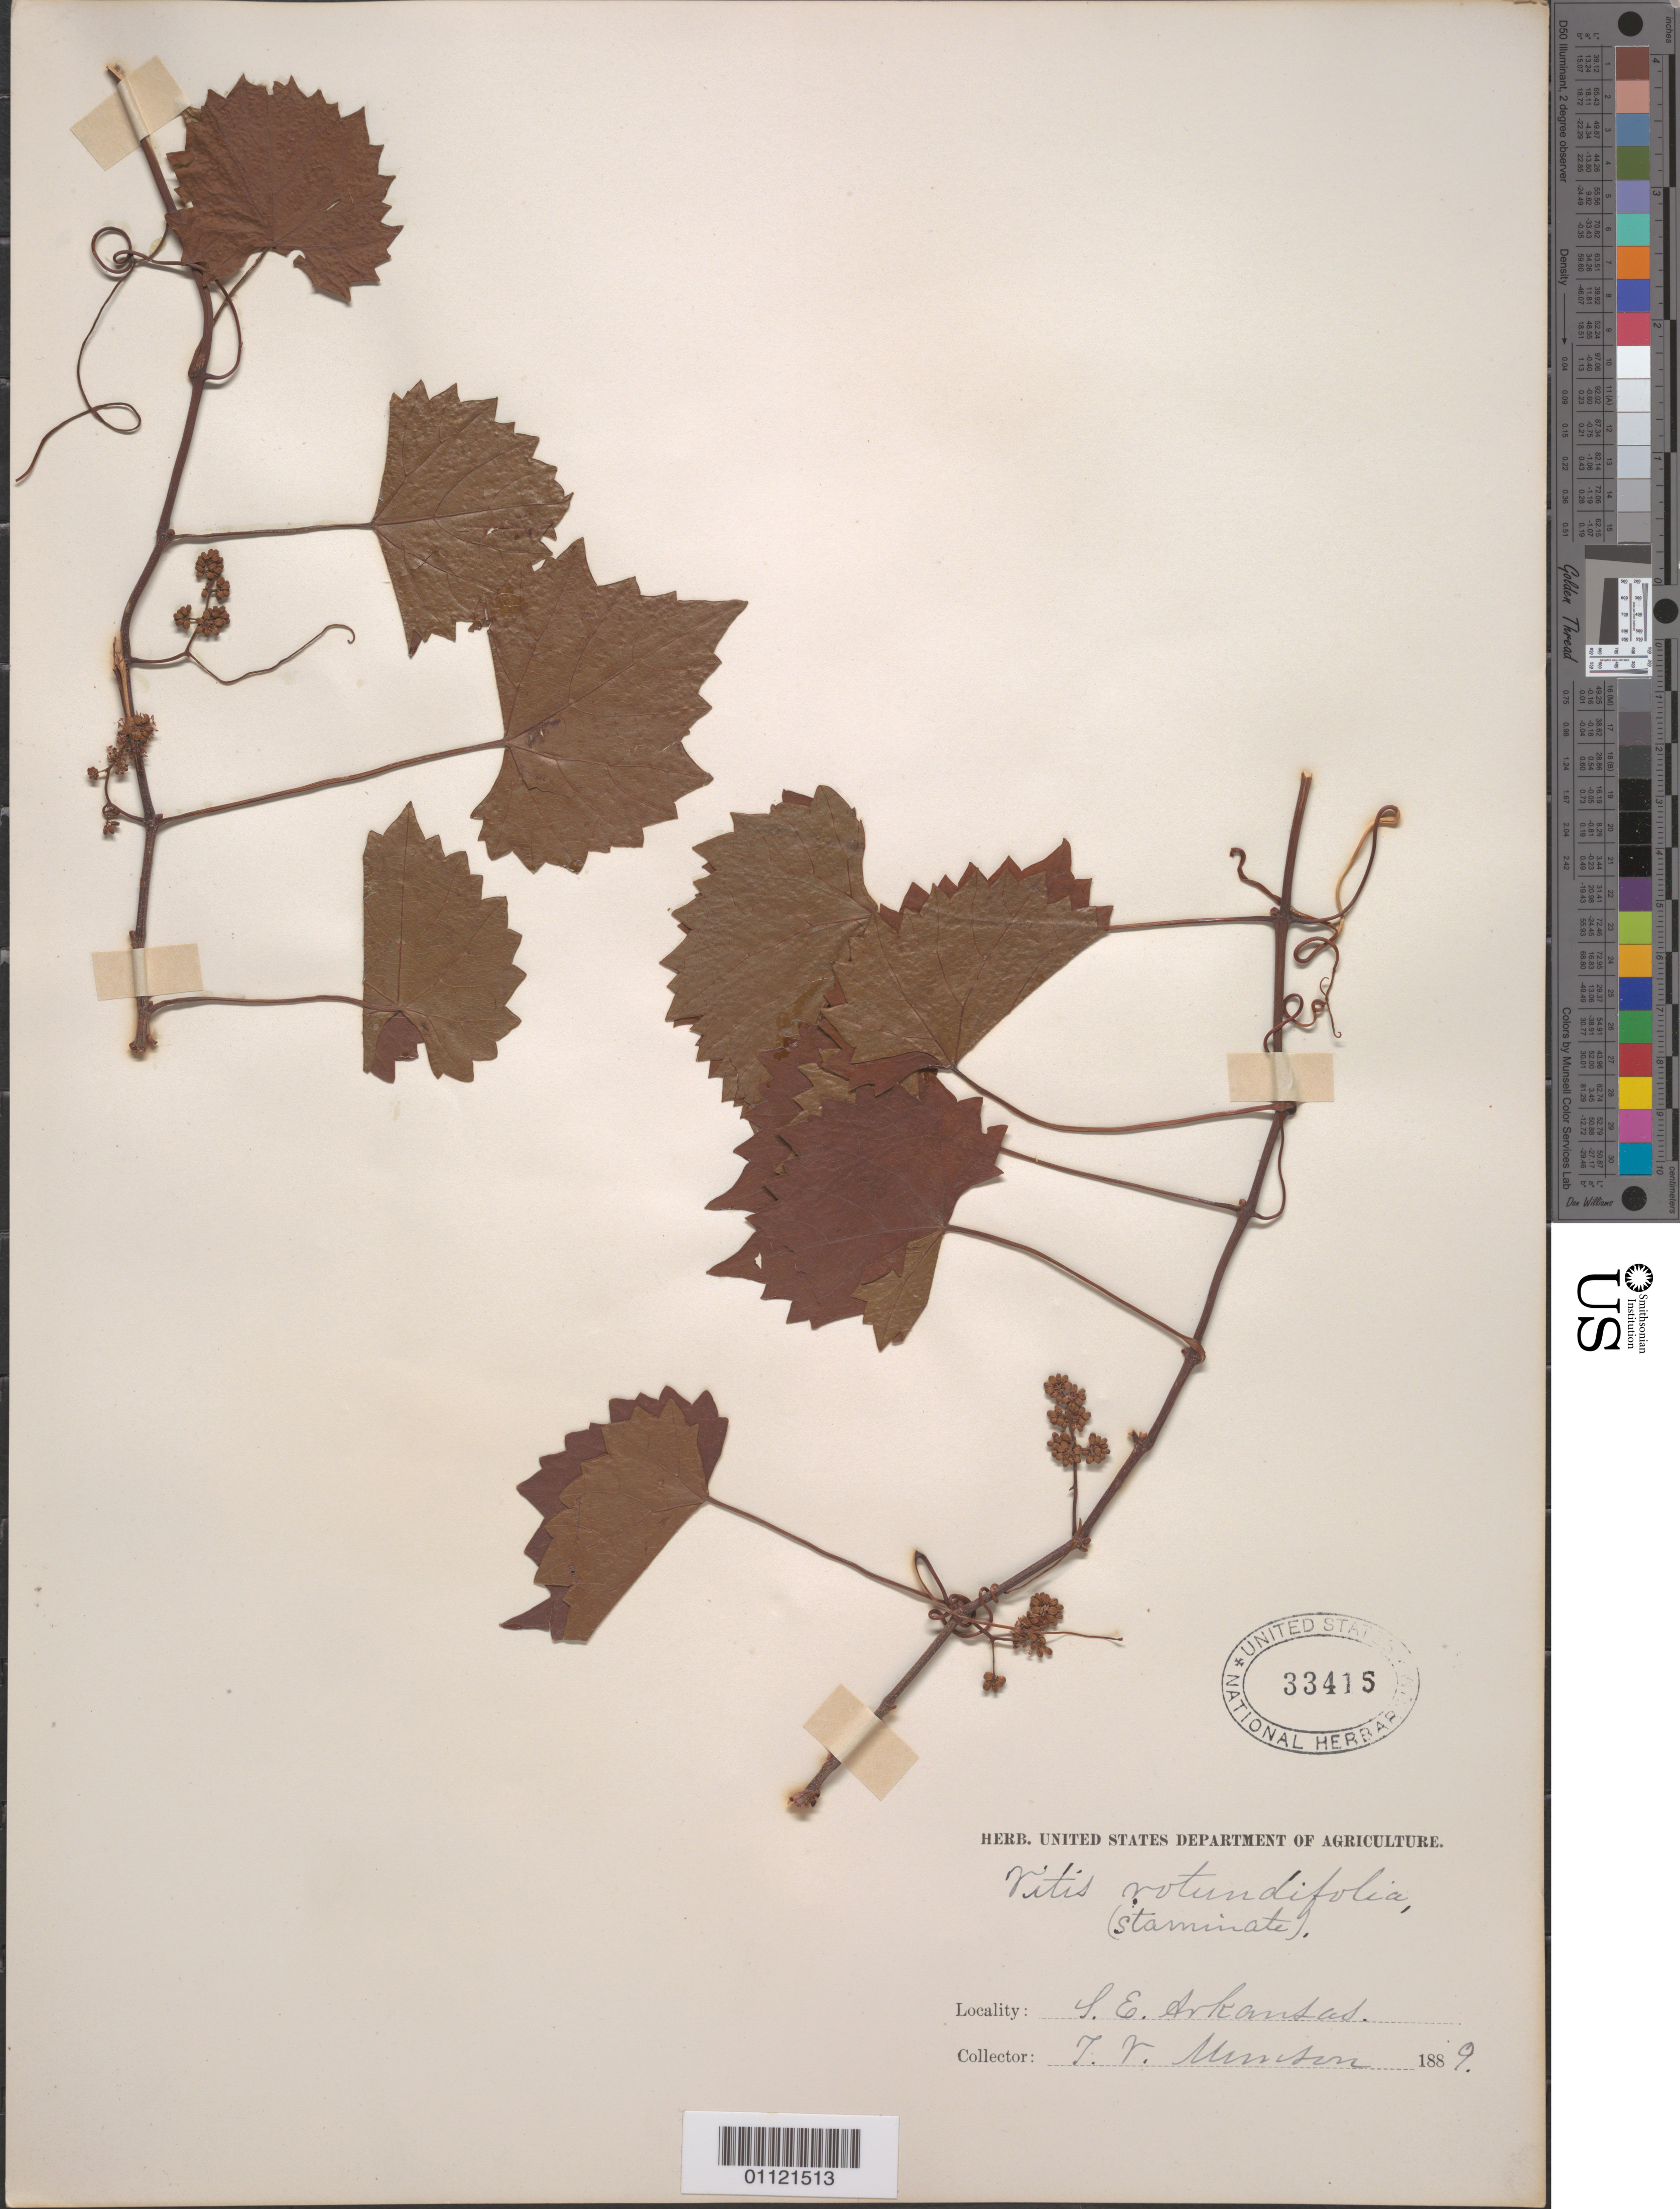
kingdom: Plantae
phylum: Tracheophyta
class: Magnoliopsida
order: Vitales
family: Vitaceae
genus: Vitis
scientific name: Vitis rotundifolia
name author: Michx.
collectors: T. V. Munson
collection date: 1889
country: United States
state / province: Arkansas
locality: S. E. Arkansas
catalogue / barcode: US 33415